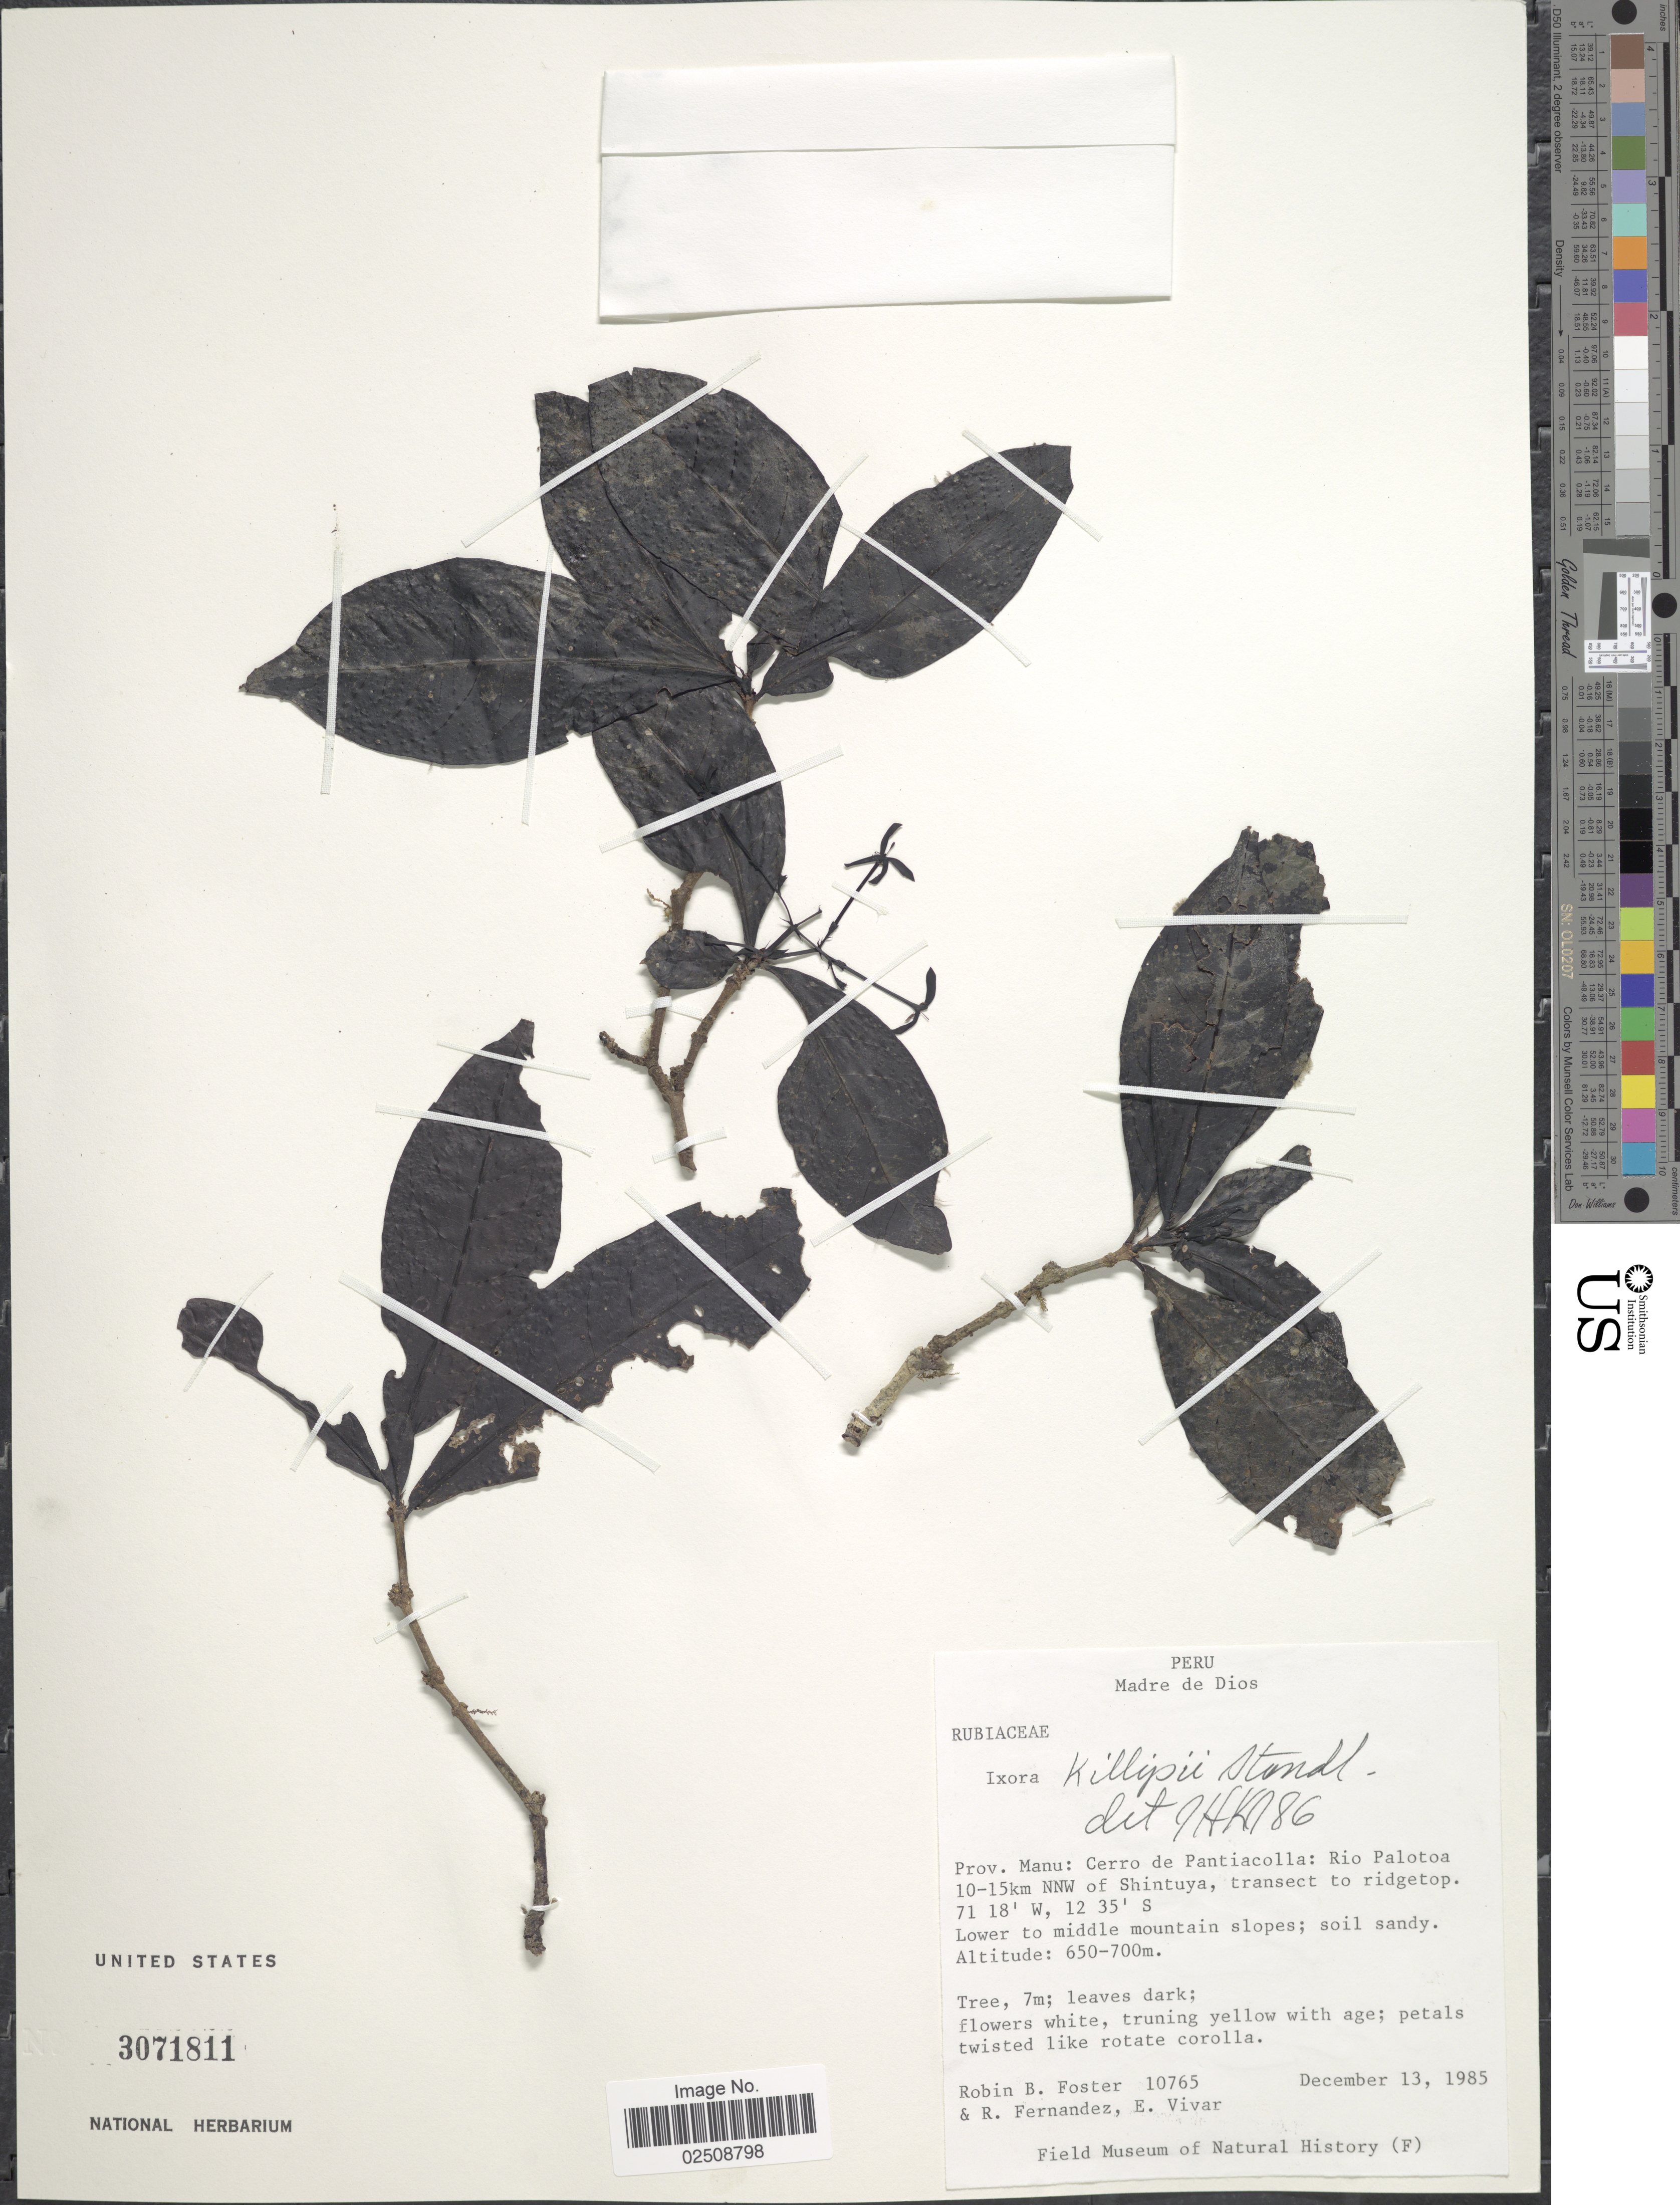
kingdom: Plantae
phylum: Tracheophyta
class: Magnoliopsida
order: Gentianales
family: Rubiaceae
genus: Ixora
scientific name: Ixora killipii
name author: Standl.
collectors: R. B. Foster, R. Fernandez & E. Vivar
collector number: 10765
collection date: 1985-12-13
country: Peru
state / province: Madre de Dios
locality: Prov. Manu: Cerro de Pantiacolla: Rio Palotoa 10-15km NNW of Shintuya, transect to ridgetop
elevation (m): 650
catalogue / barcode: US 3071811